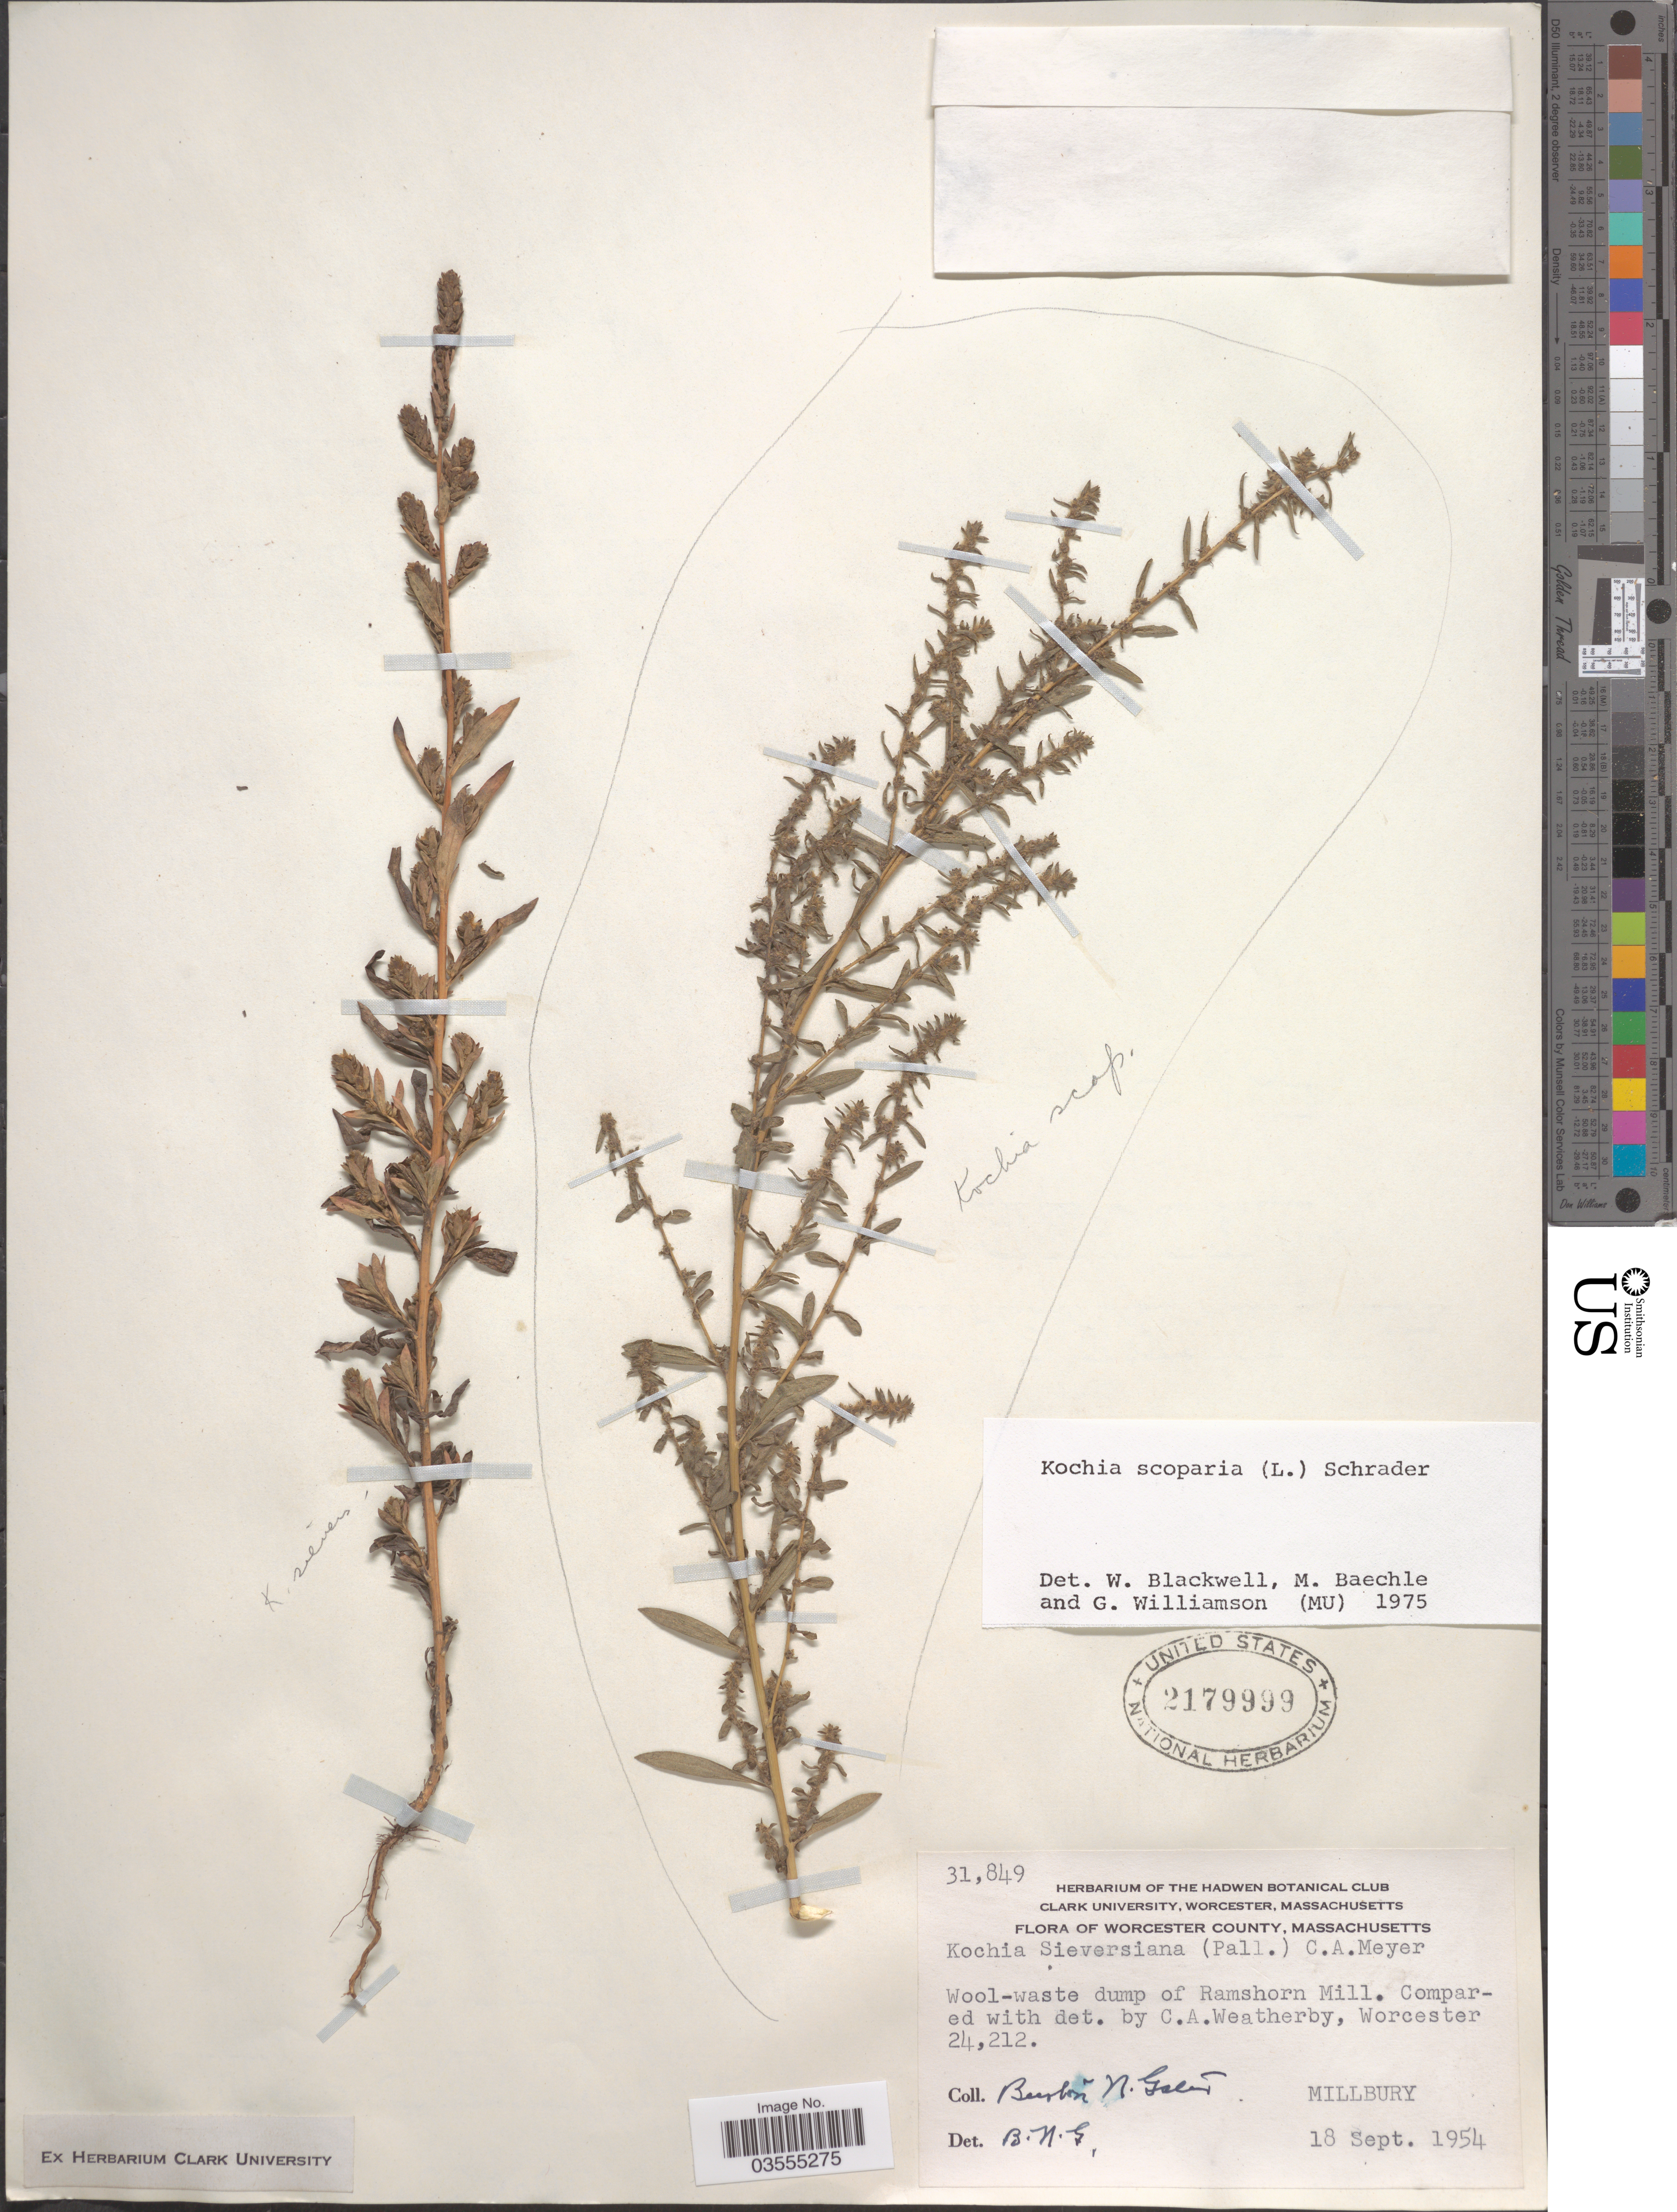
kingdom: Plantae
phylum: Tracheophyta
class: Magnoliopsida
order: Caryophyllales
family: Amaranthaceae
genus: Bassia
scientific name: Bassia scoparia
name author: (L.) Voss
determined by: U.S. National Herbarium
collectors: B. N. Gates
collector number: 31849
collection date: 1954-09-18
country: United States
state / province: Massachusetts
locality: Worcester County. Wool-waste dump of Ramshorn Mill. Millbury.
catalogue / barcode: US 2179999